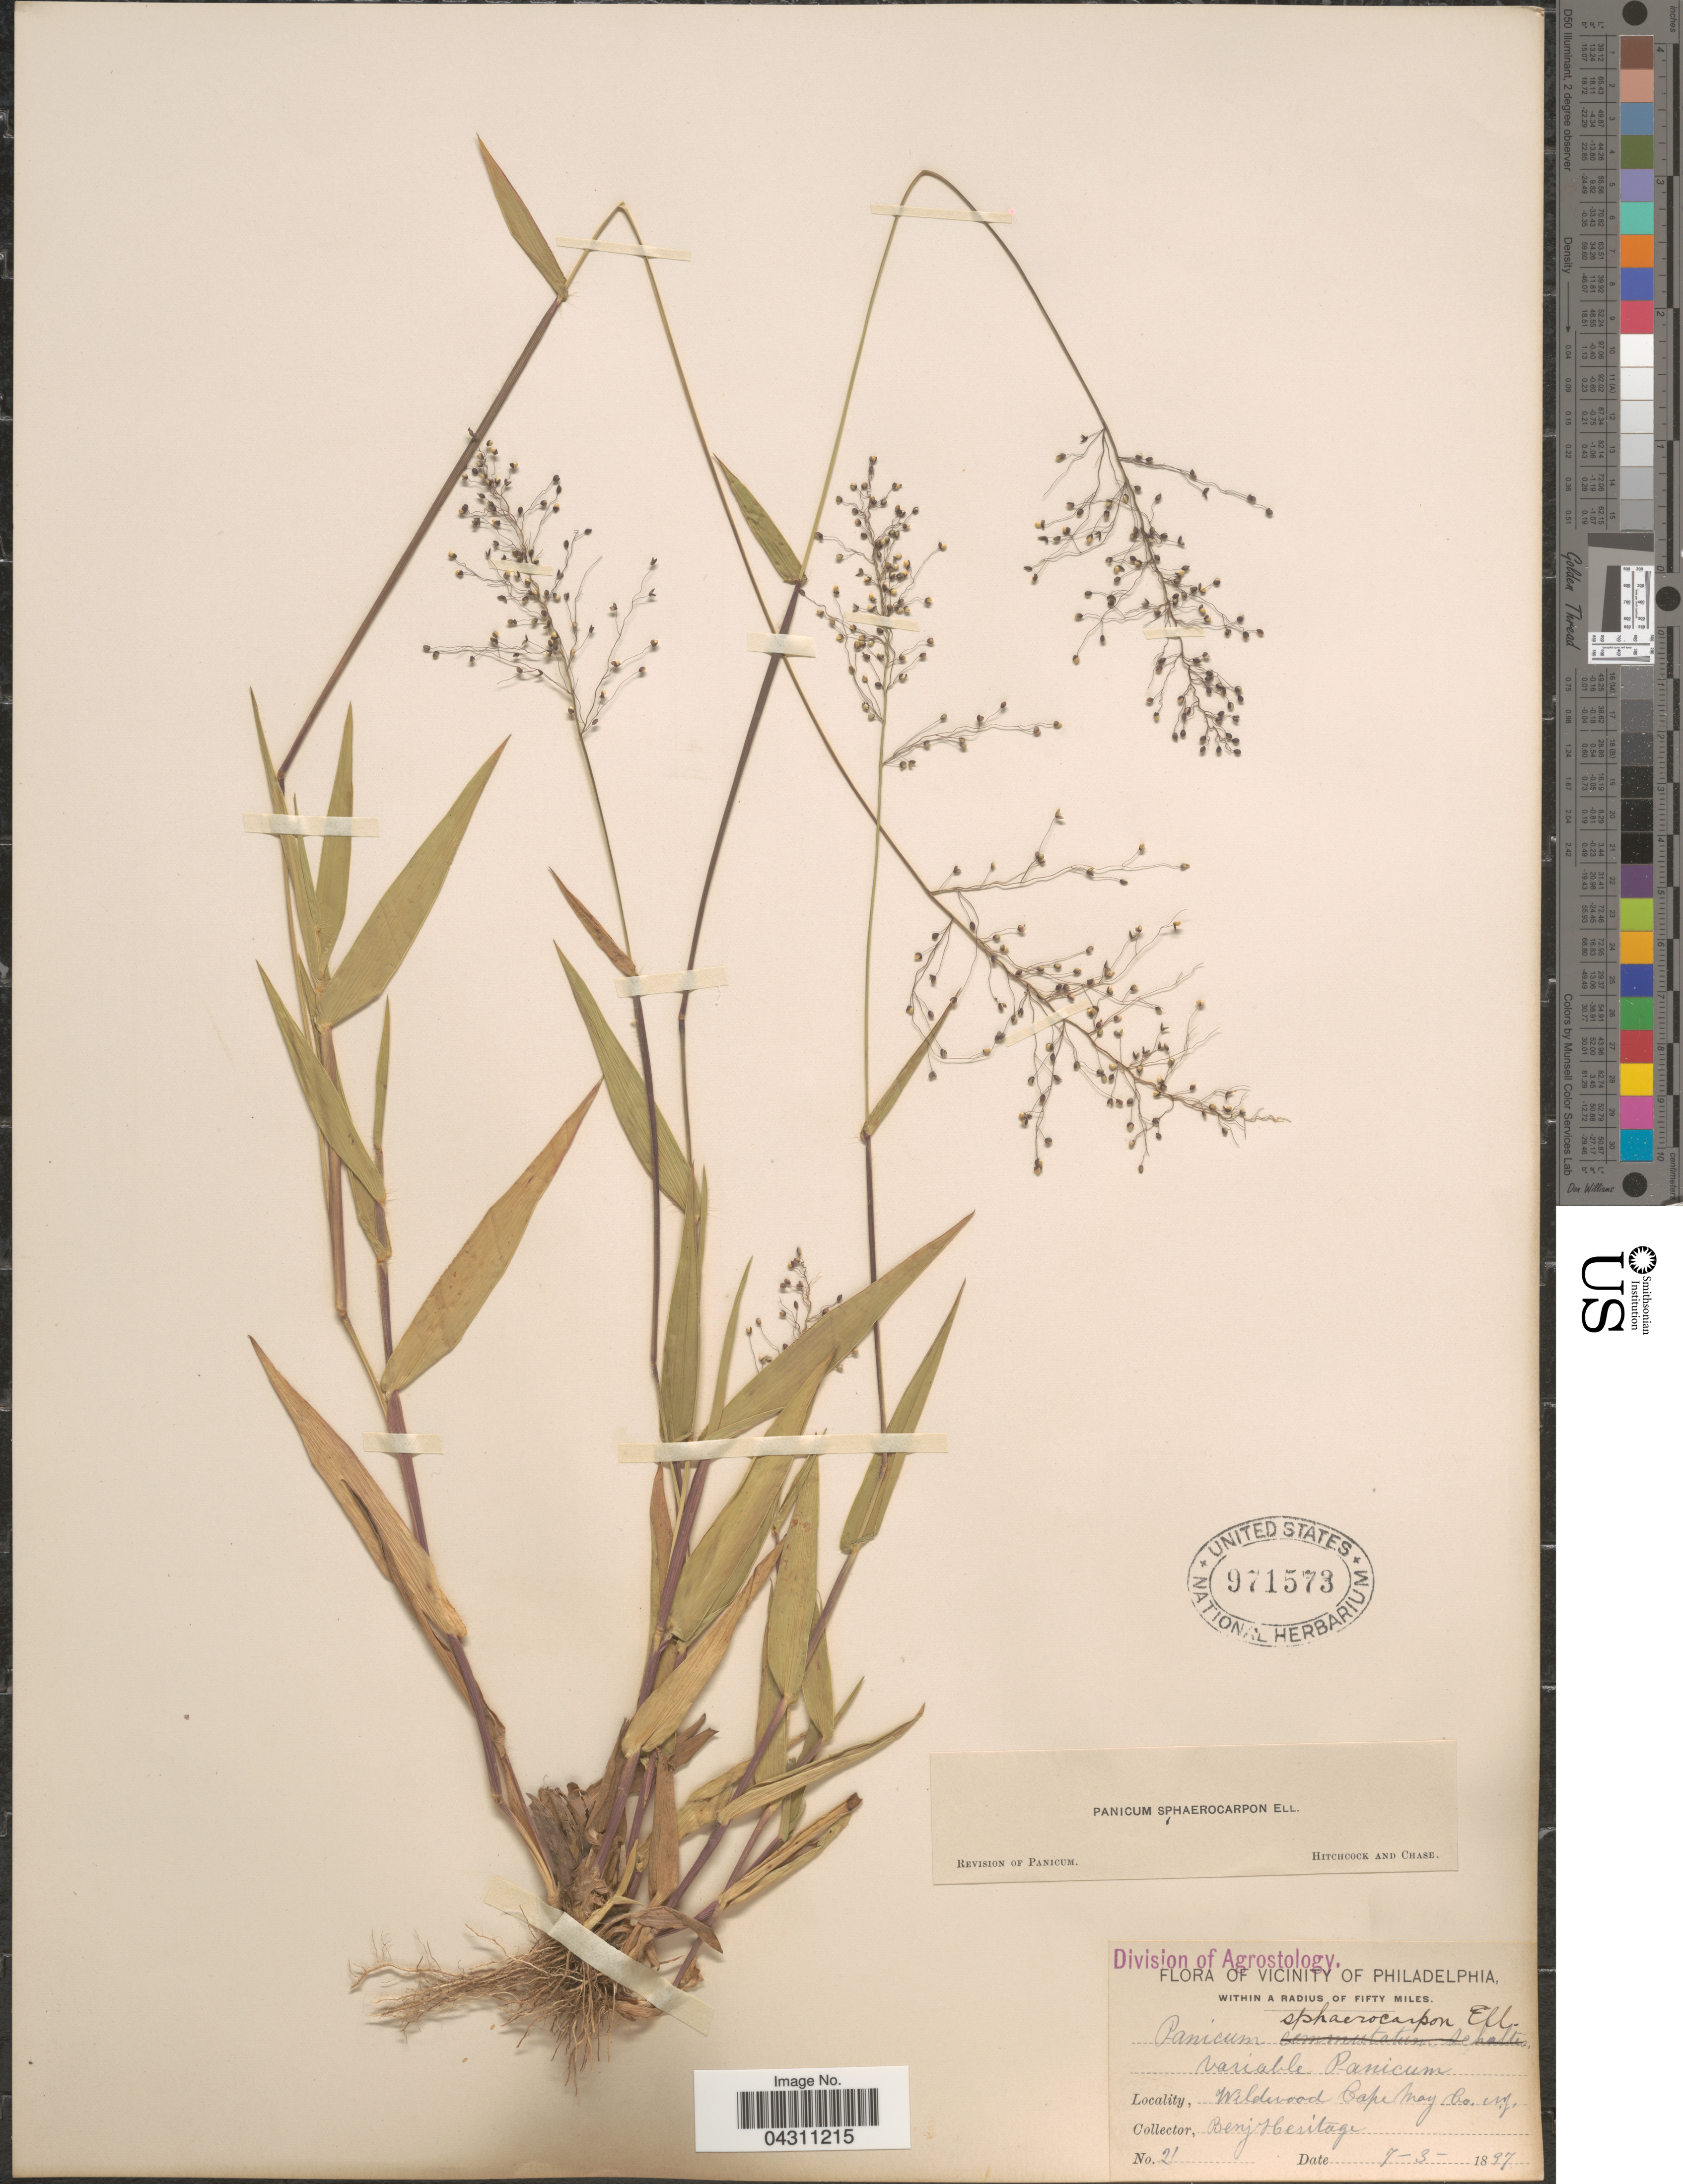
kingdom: Plantae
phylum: Tracheophyta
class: Liliopsida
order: Poales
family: Poaceae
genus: Dichanthelium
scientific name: Dichanthelium sphaerocarpon var. sphaerocarpon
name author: (Elliott) Gould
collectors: Benj. Heritage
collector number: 21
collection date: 1897-07-03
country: United States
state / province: New Jersey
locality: Vicinity of Philadelphia, within a radius of fifty miles. Wildwood Cape May Co.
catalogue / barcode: US 971573